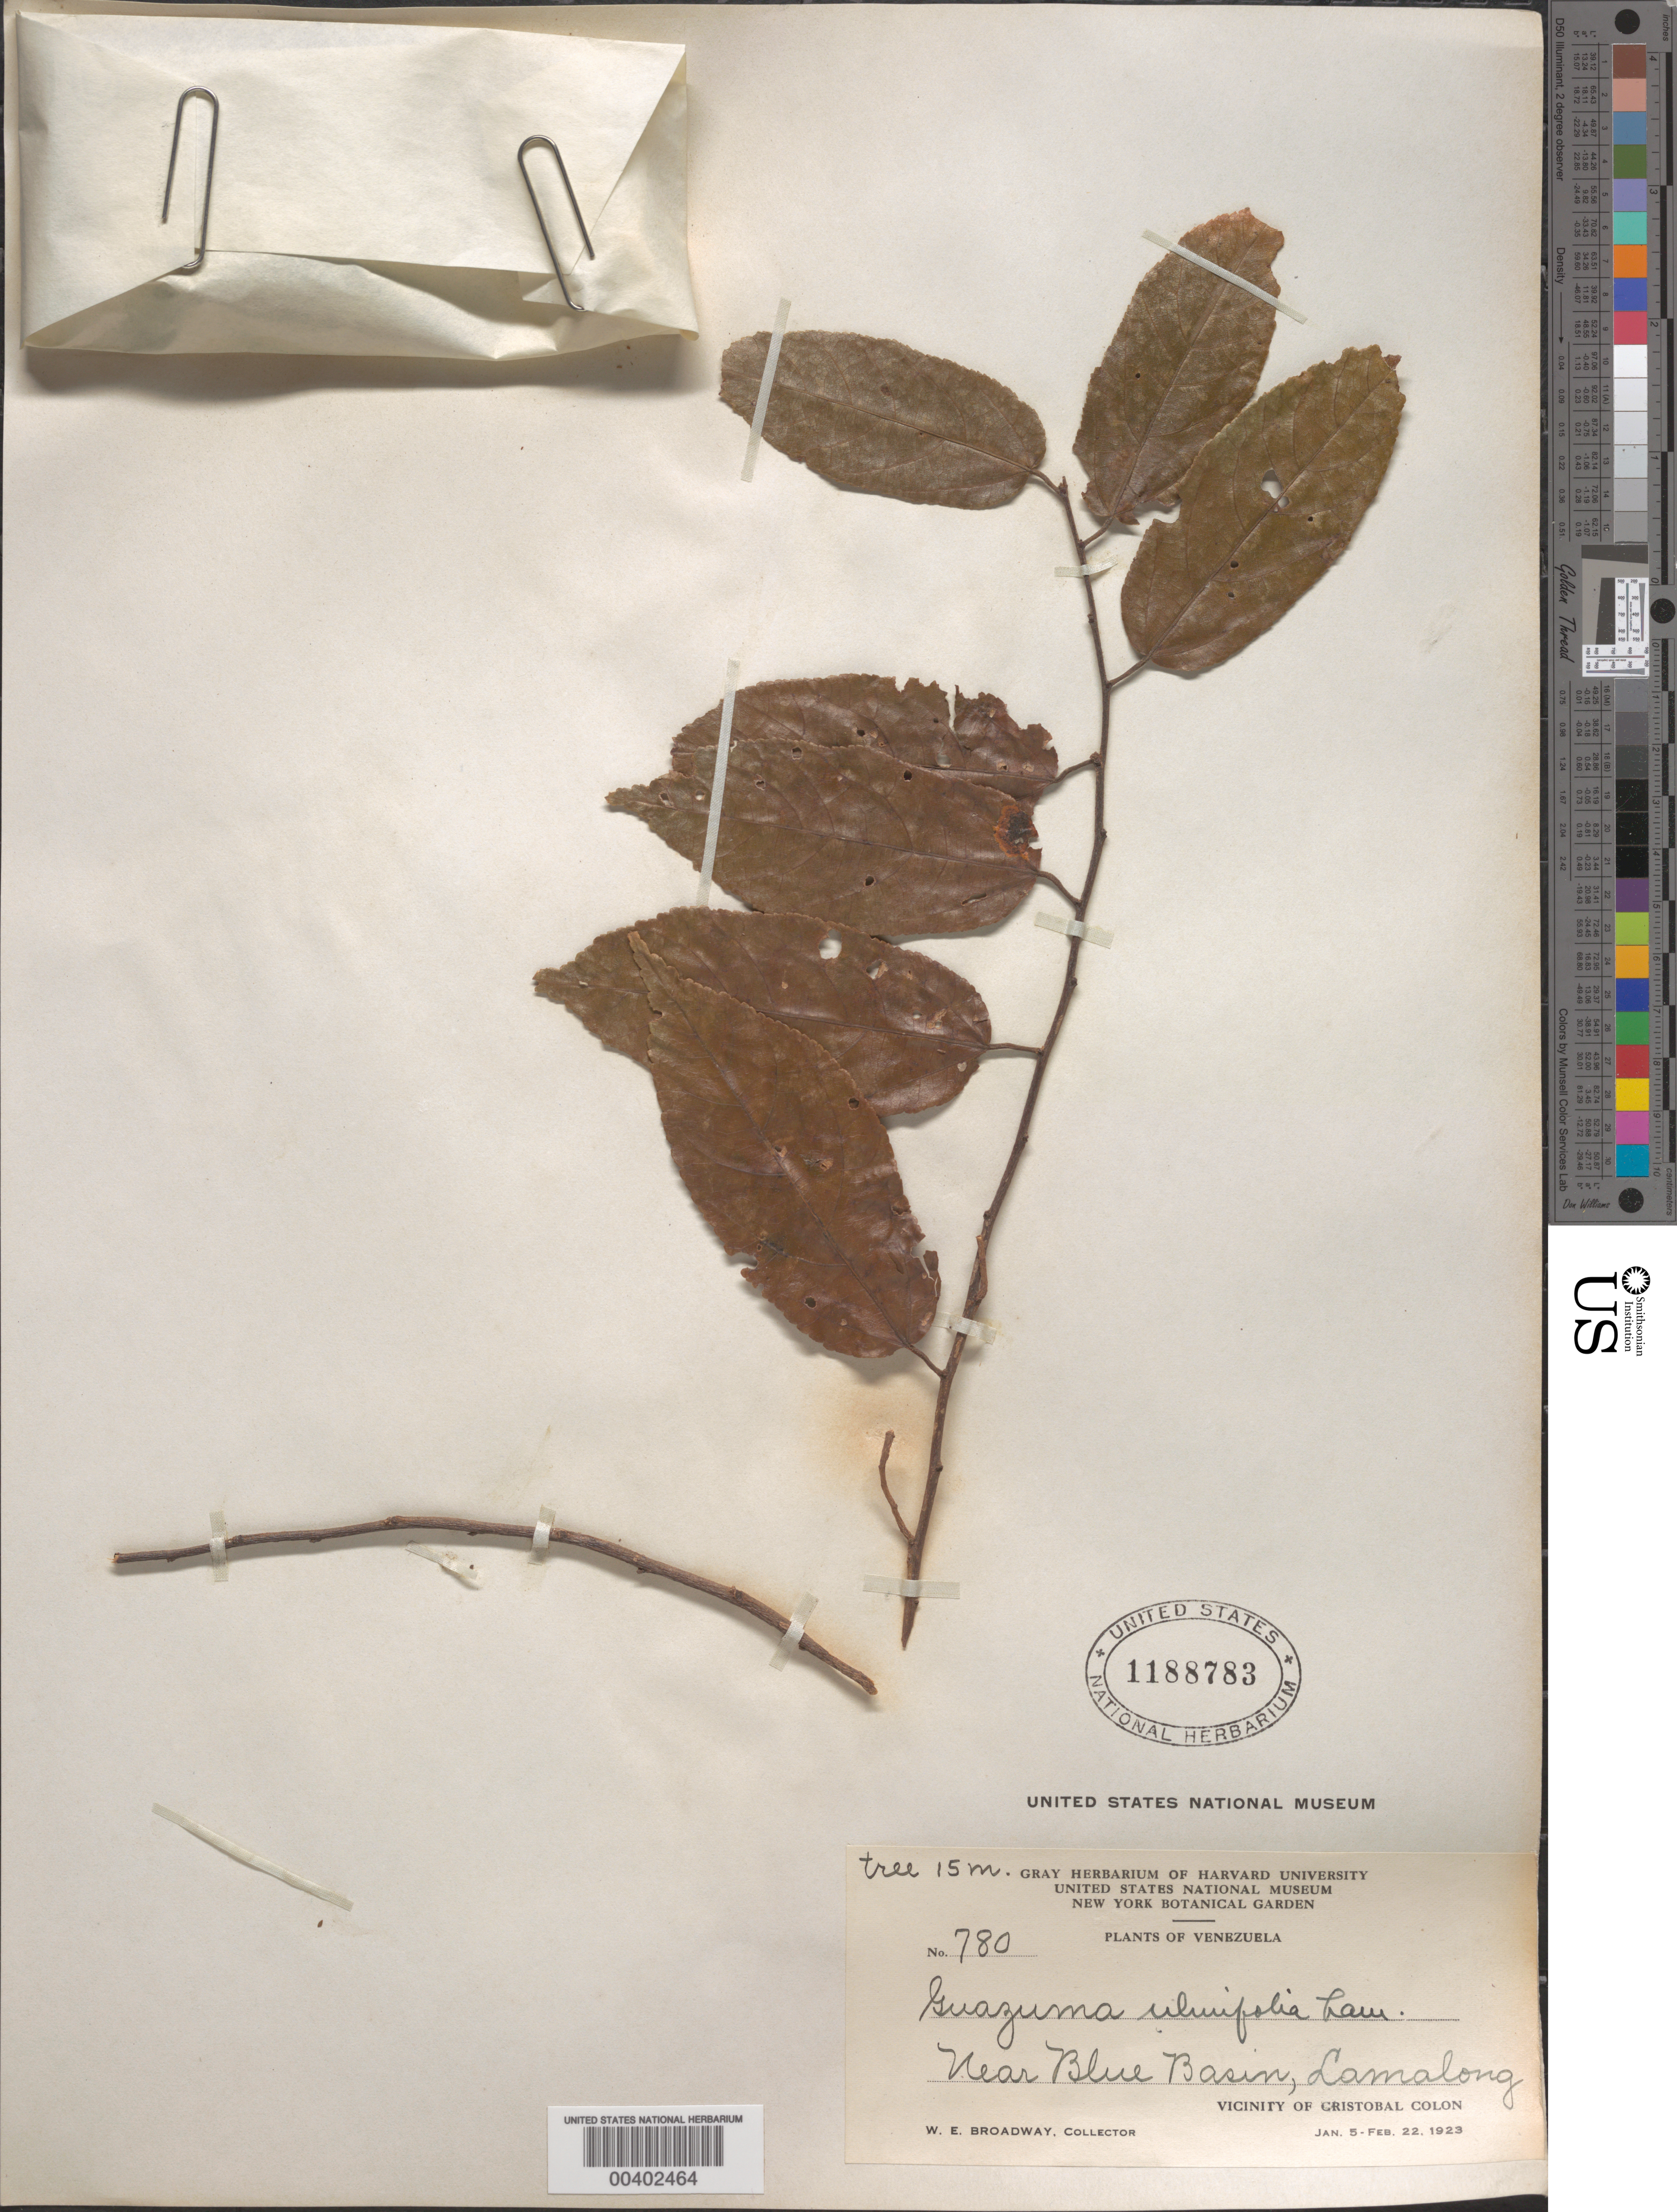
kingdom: Plantae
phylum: Tracheophyta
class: Magnoliopsida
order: Malvales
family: Malvaceae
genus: Guazuma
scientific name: Guazuma ulmifolia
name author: Lam.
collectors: W. E. Broadway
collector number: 780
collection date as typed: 05 Jan 1923 to 22 Feb 1923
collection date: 1923-01-05/1923-02-22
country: Venezuela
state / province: Portuguesa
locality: Near Blue Basin, Lamalong, Vicinity of Cristobal Colon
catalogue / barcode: US 1188783